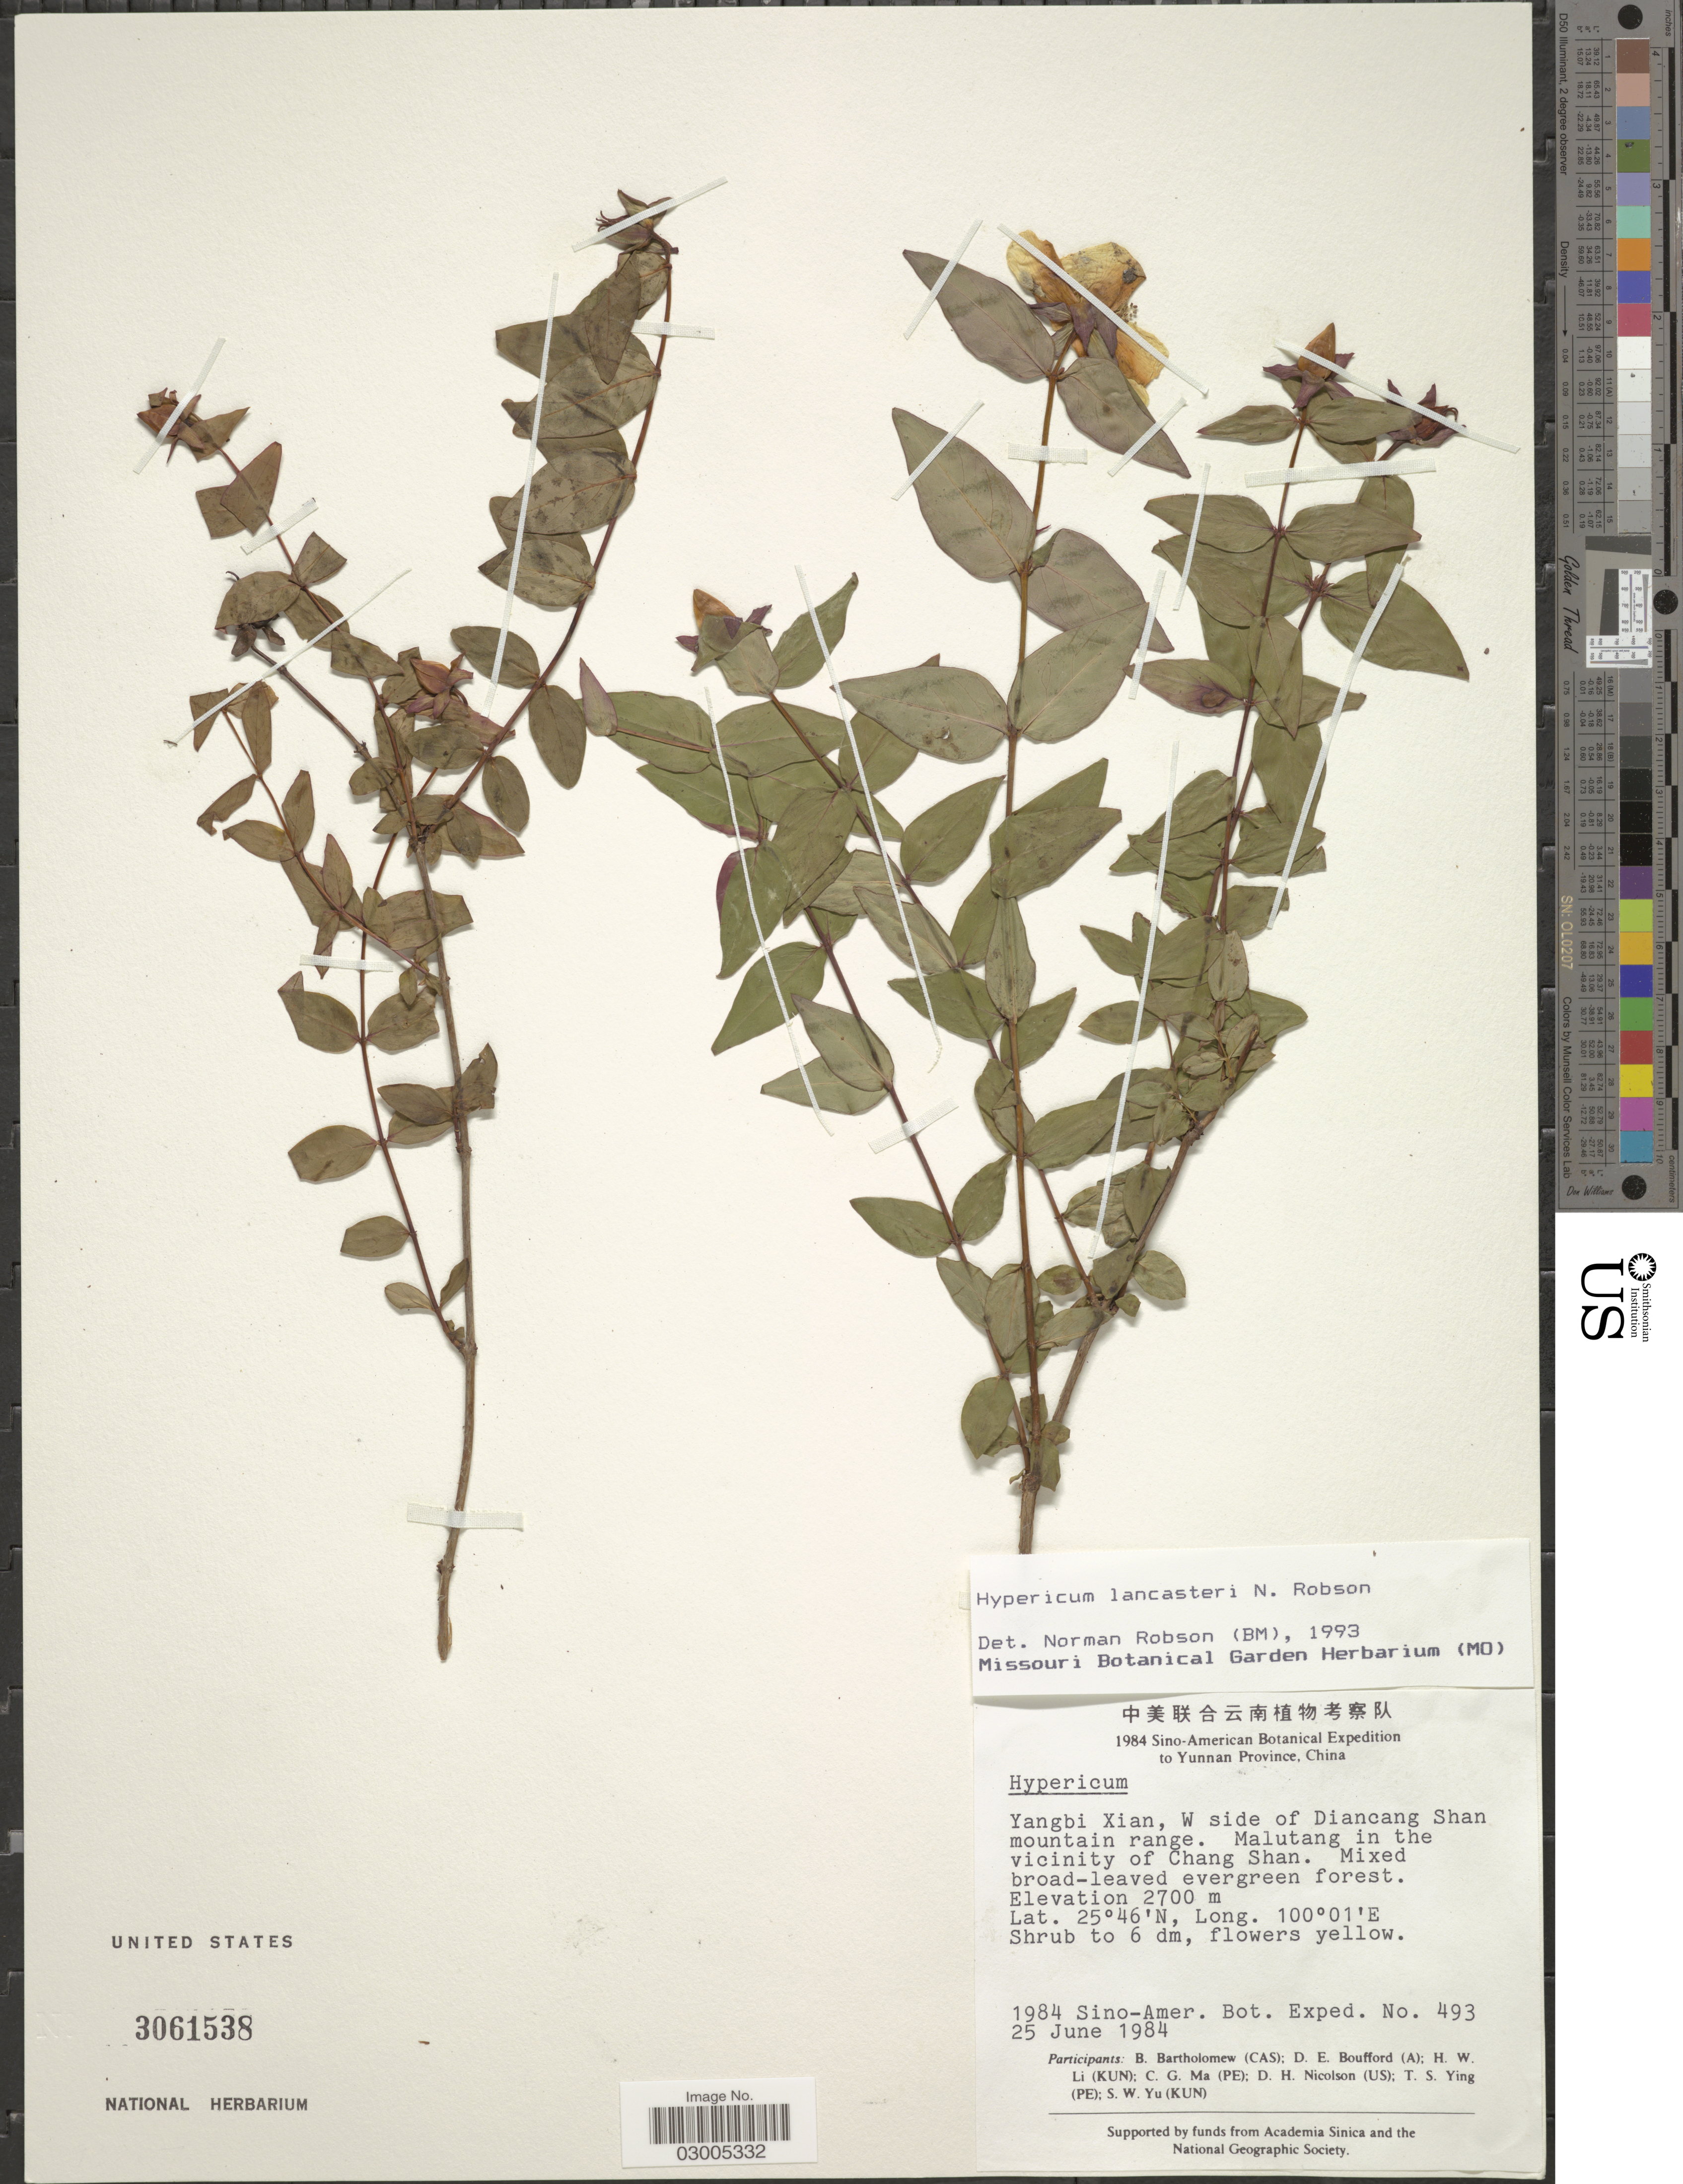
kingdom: Plantae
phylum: Tracheophyta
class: Magnoliopsida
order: Malpighiales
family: Hypericaceae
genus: Hypericum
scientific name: Hypericum lancasteri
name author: N. Robson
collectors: Sino-Amer. Bot. Exped. 1984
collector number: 493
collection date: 1984-06-25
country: China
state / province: Yunnan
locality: Yangbi Xian, W side of Diancang Shan mountain range. Malutang in the vicinity of Chang Shan.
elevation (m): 2700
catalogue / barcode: US 3061538